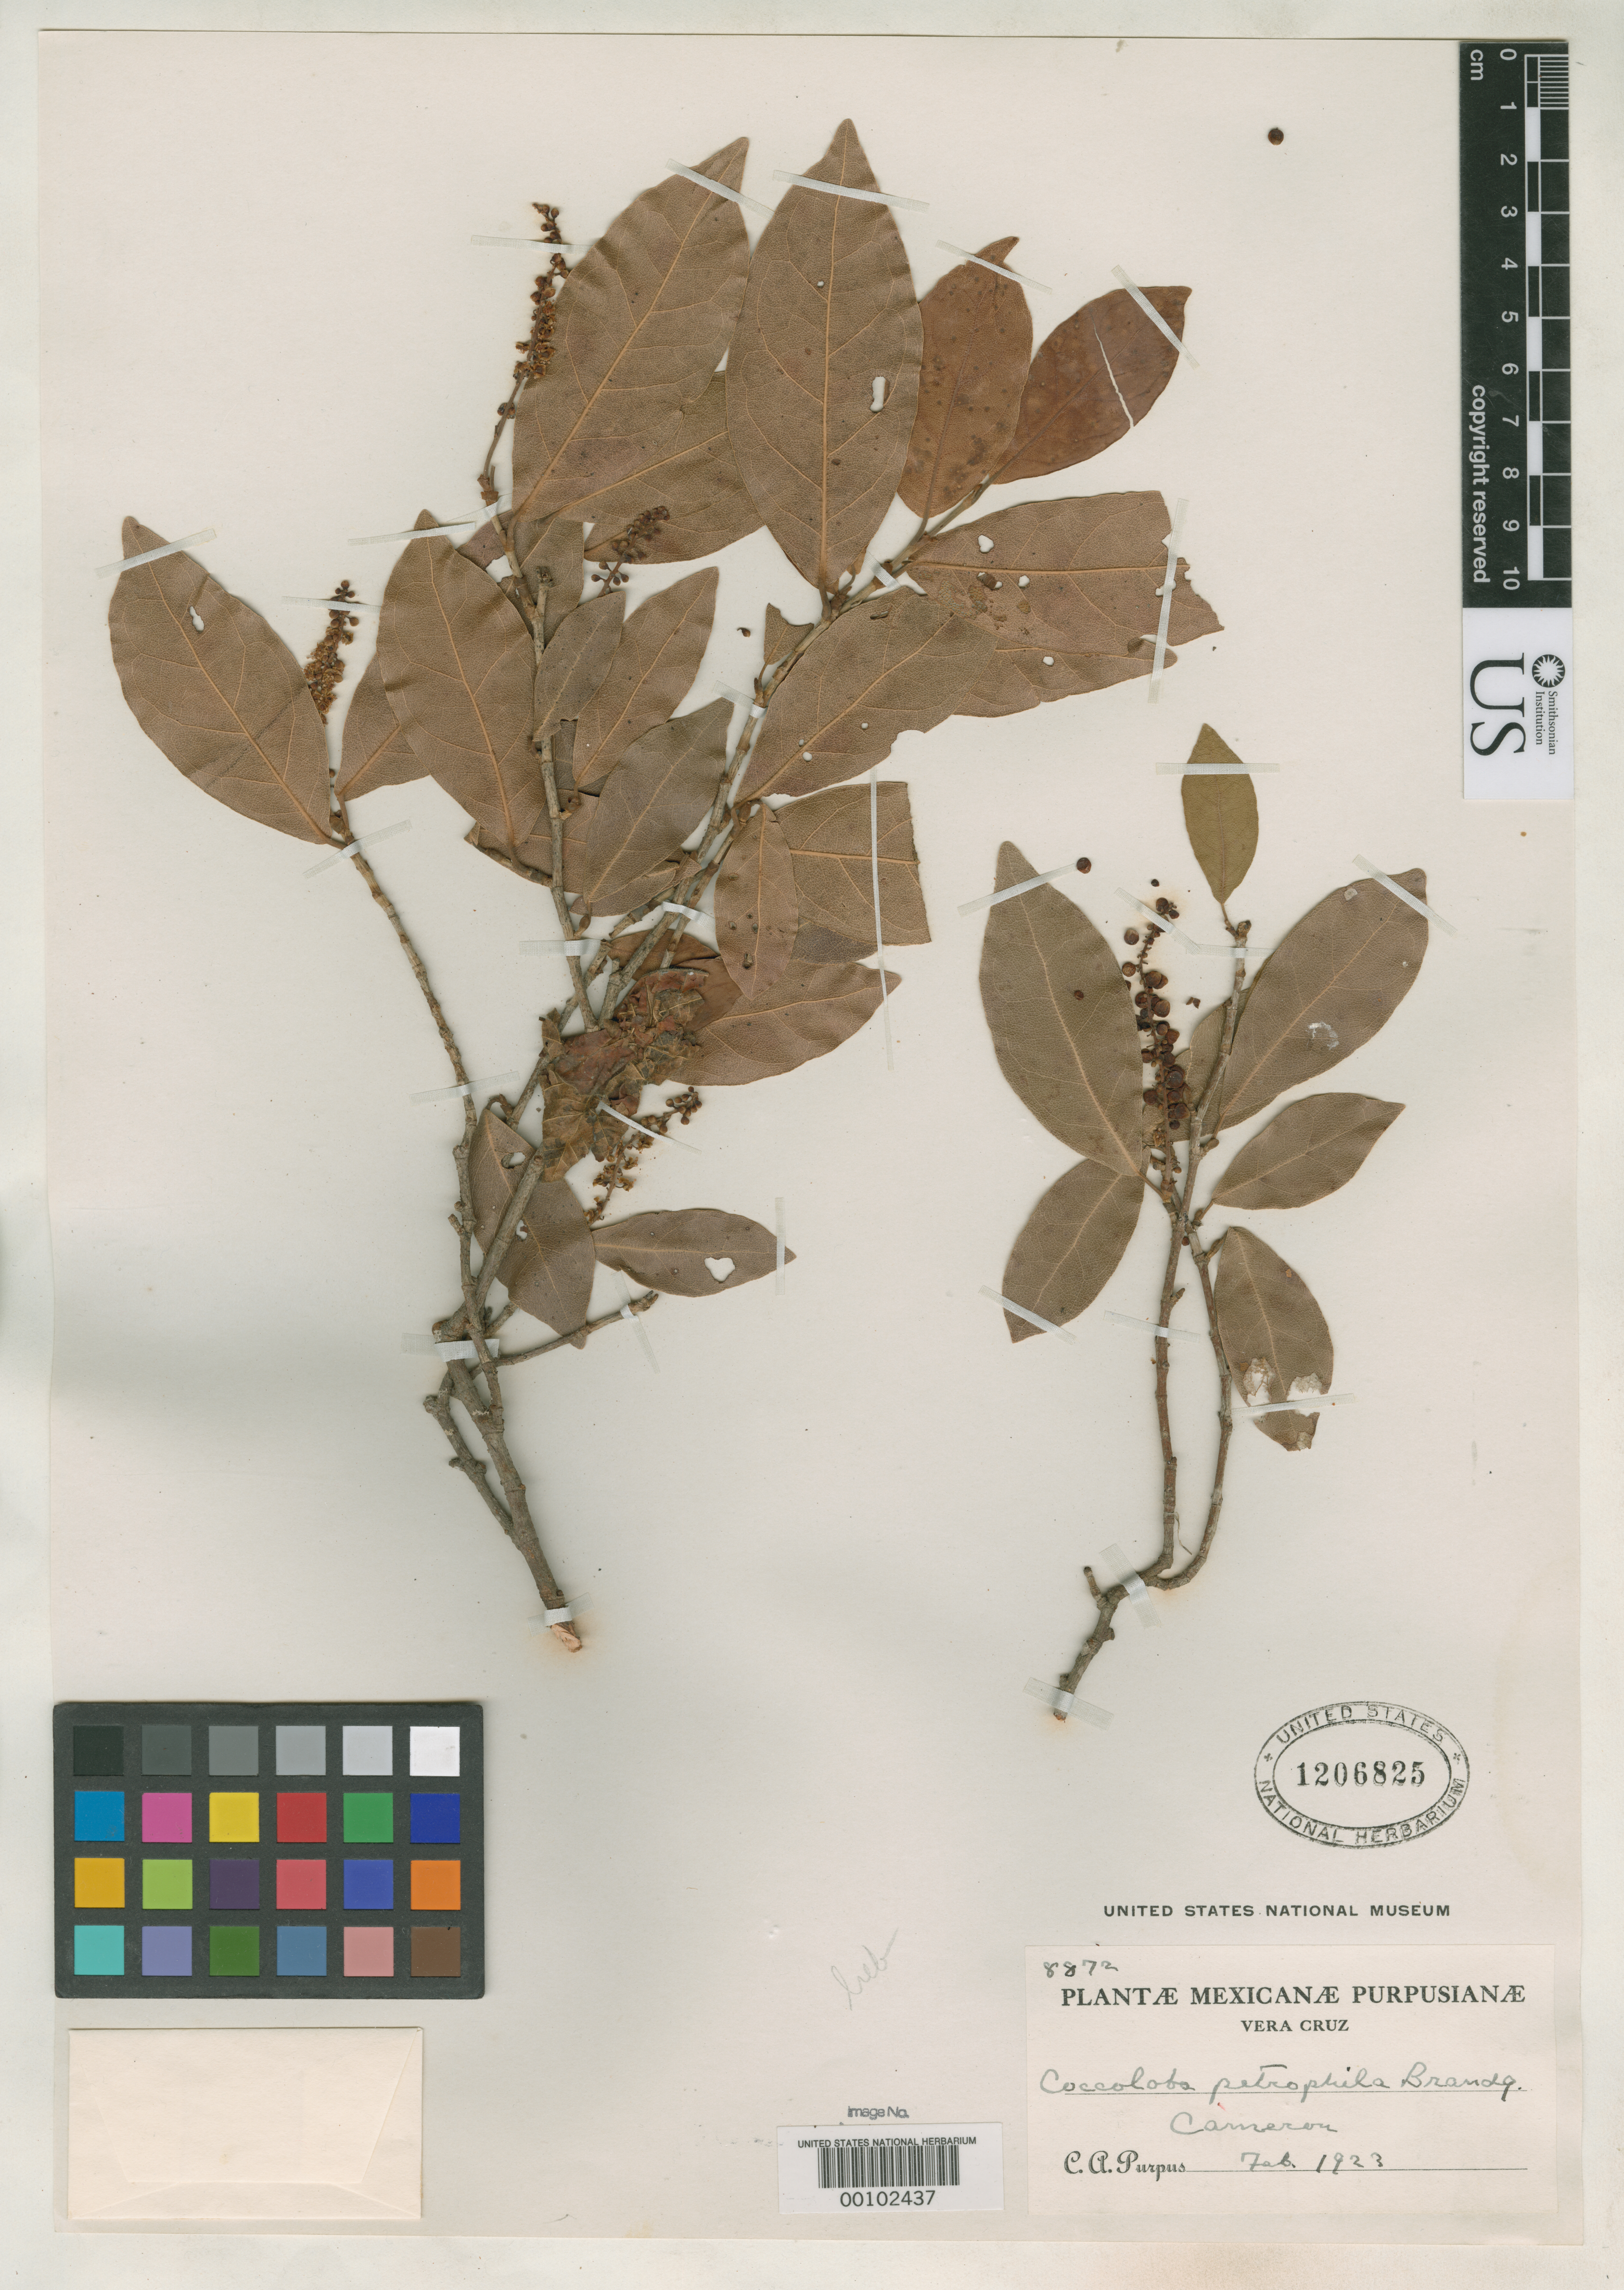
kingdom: Plantae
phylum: Tracheophyta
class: Magnoliopsida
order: Caryophyllales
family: Polygonaceae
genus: Coccoloba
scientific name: Coccoloba petrophila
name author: Brandegee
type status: Isotype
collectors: C. A. Purpus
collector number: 8872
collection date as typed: Feb 1923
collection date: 1923-02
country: Mexico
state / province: Veracruz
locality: Near Cameron.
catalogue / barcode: US 1206825